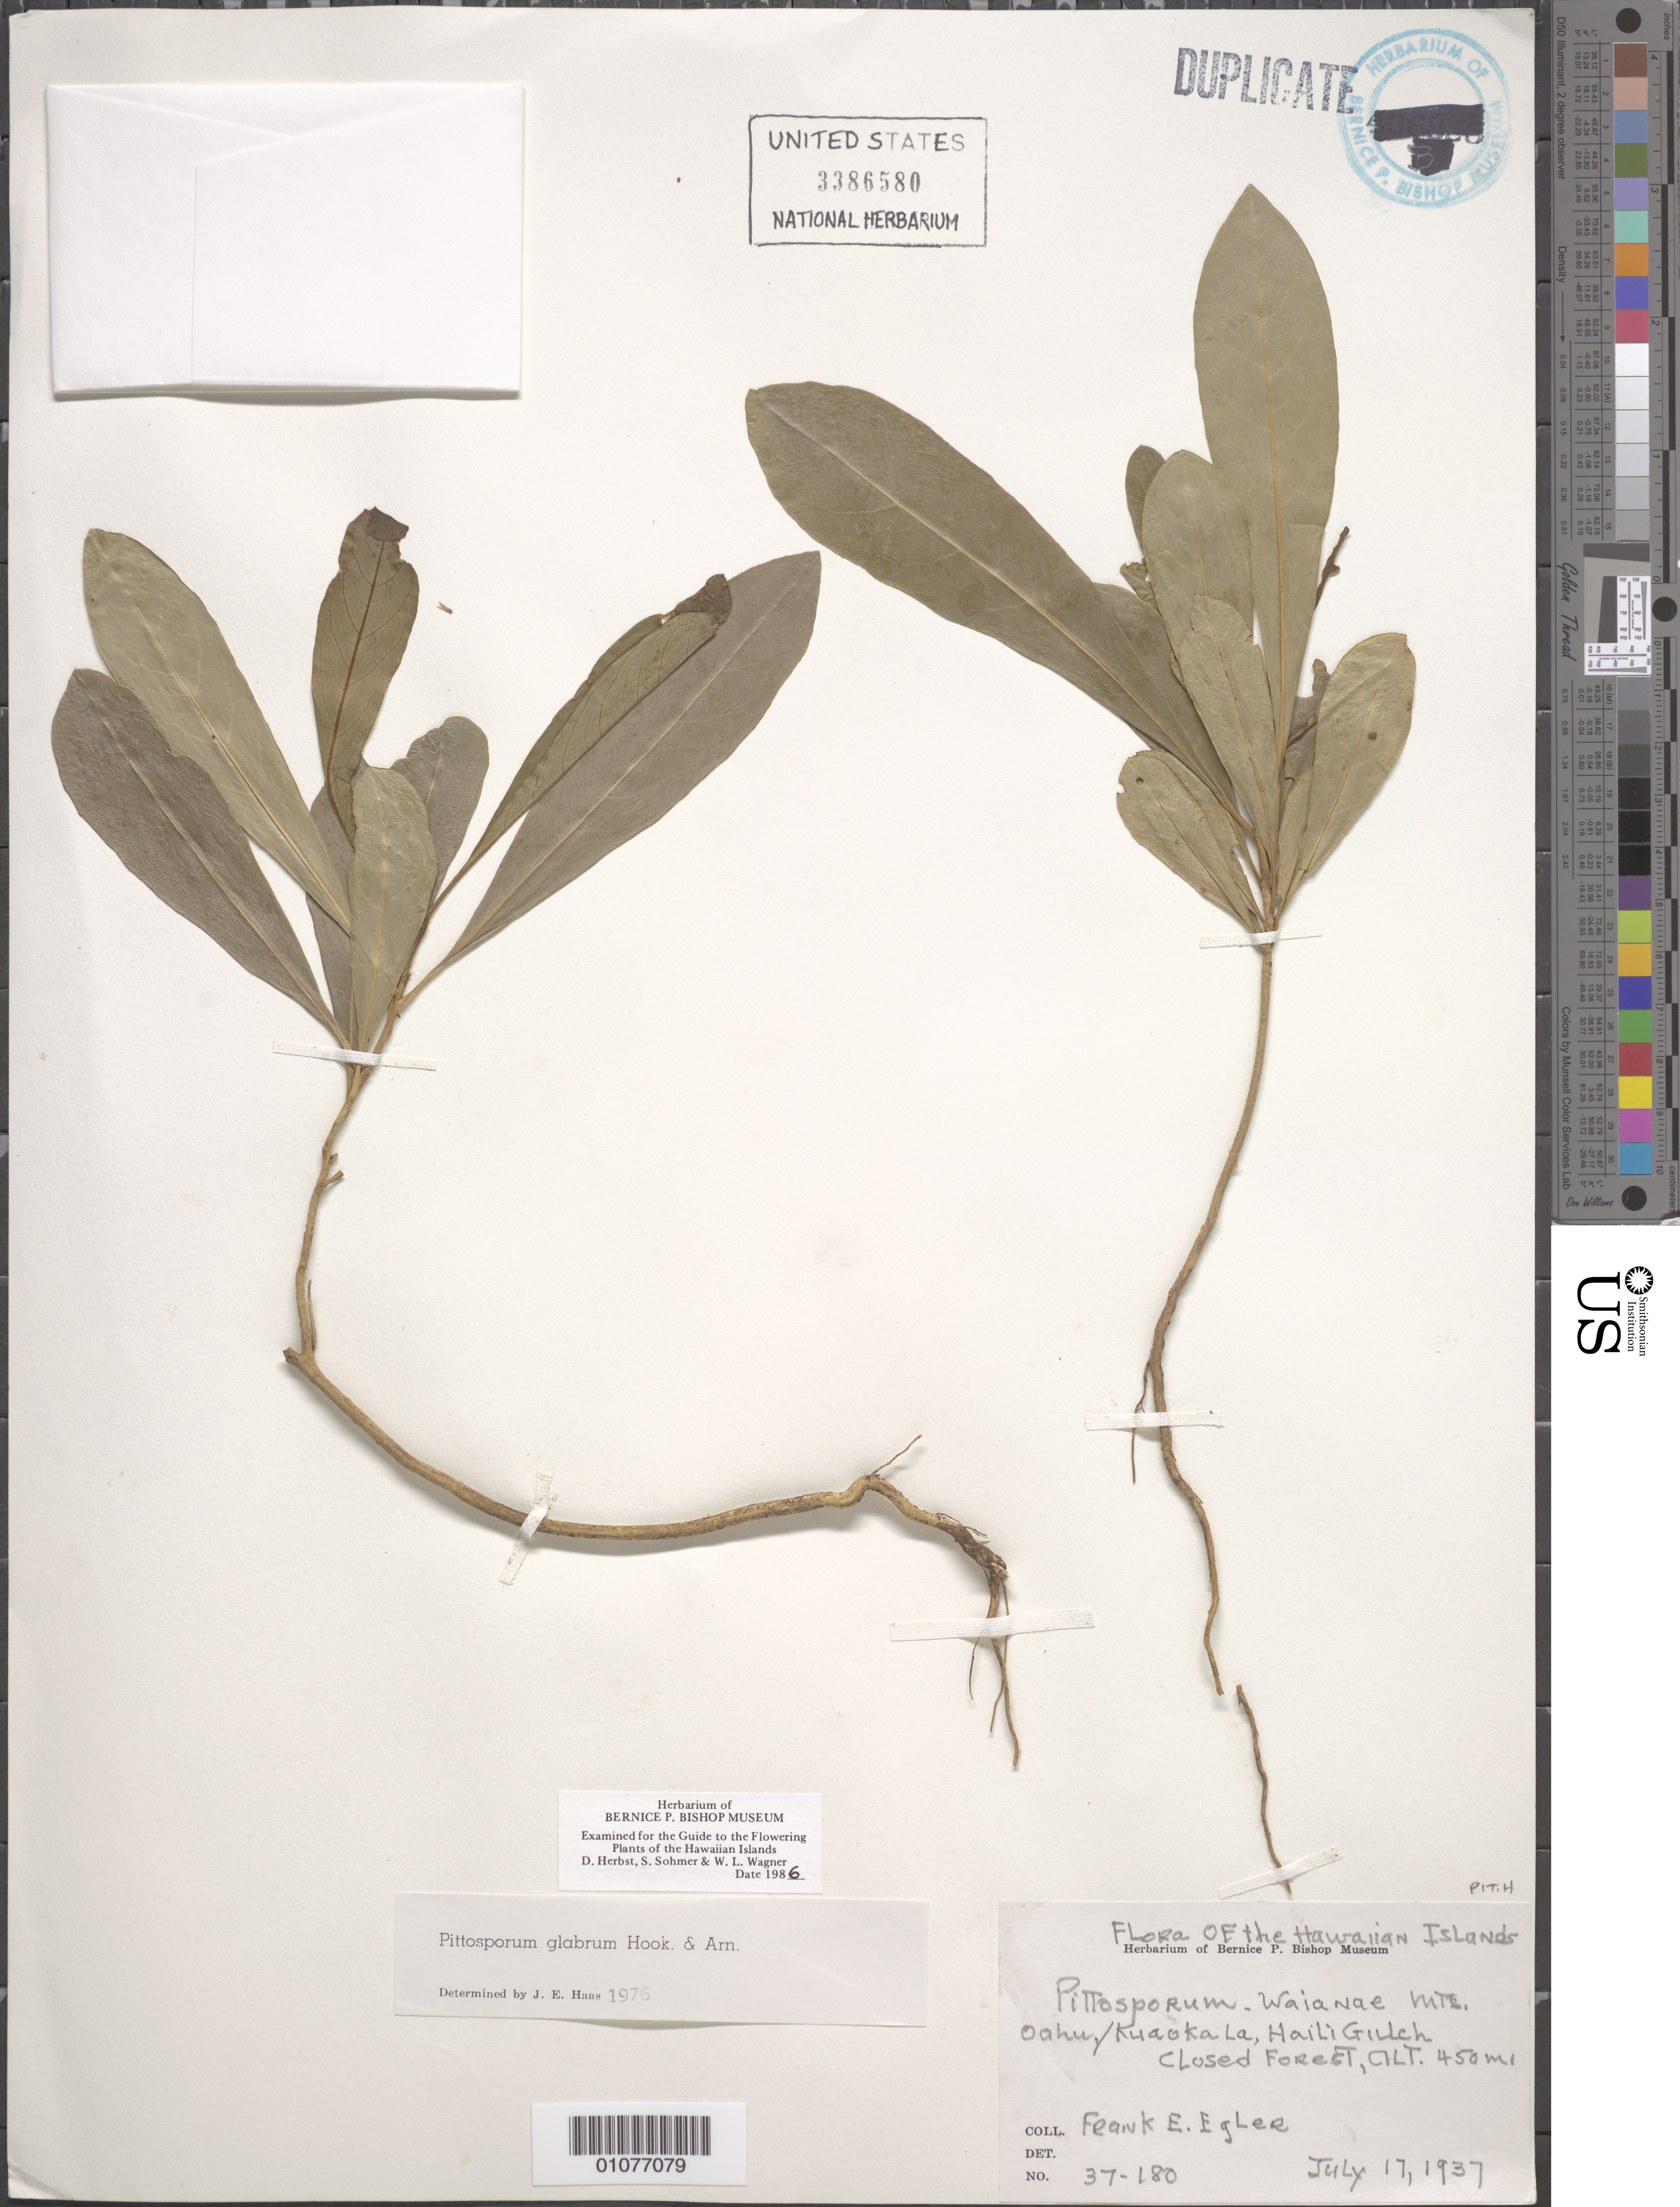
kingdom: Plantae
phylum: Tracheophyta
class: Magnoliopsida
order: Apiales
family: Pittosporaceae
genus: Pittosporum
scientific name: Pittosporum glabrum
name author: Hook. & Arn.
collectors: F. Egler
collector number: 37-180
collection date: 1937-07-17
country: United States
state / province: Hawaii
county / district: Honolulu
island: Oahu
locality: Waianae Mts. Kuaokala, Haili Gulch.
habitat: Closed forest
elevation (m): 450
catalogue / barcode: US 3386580